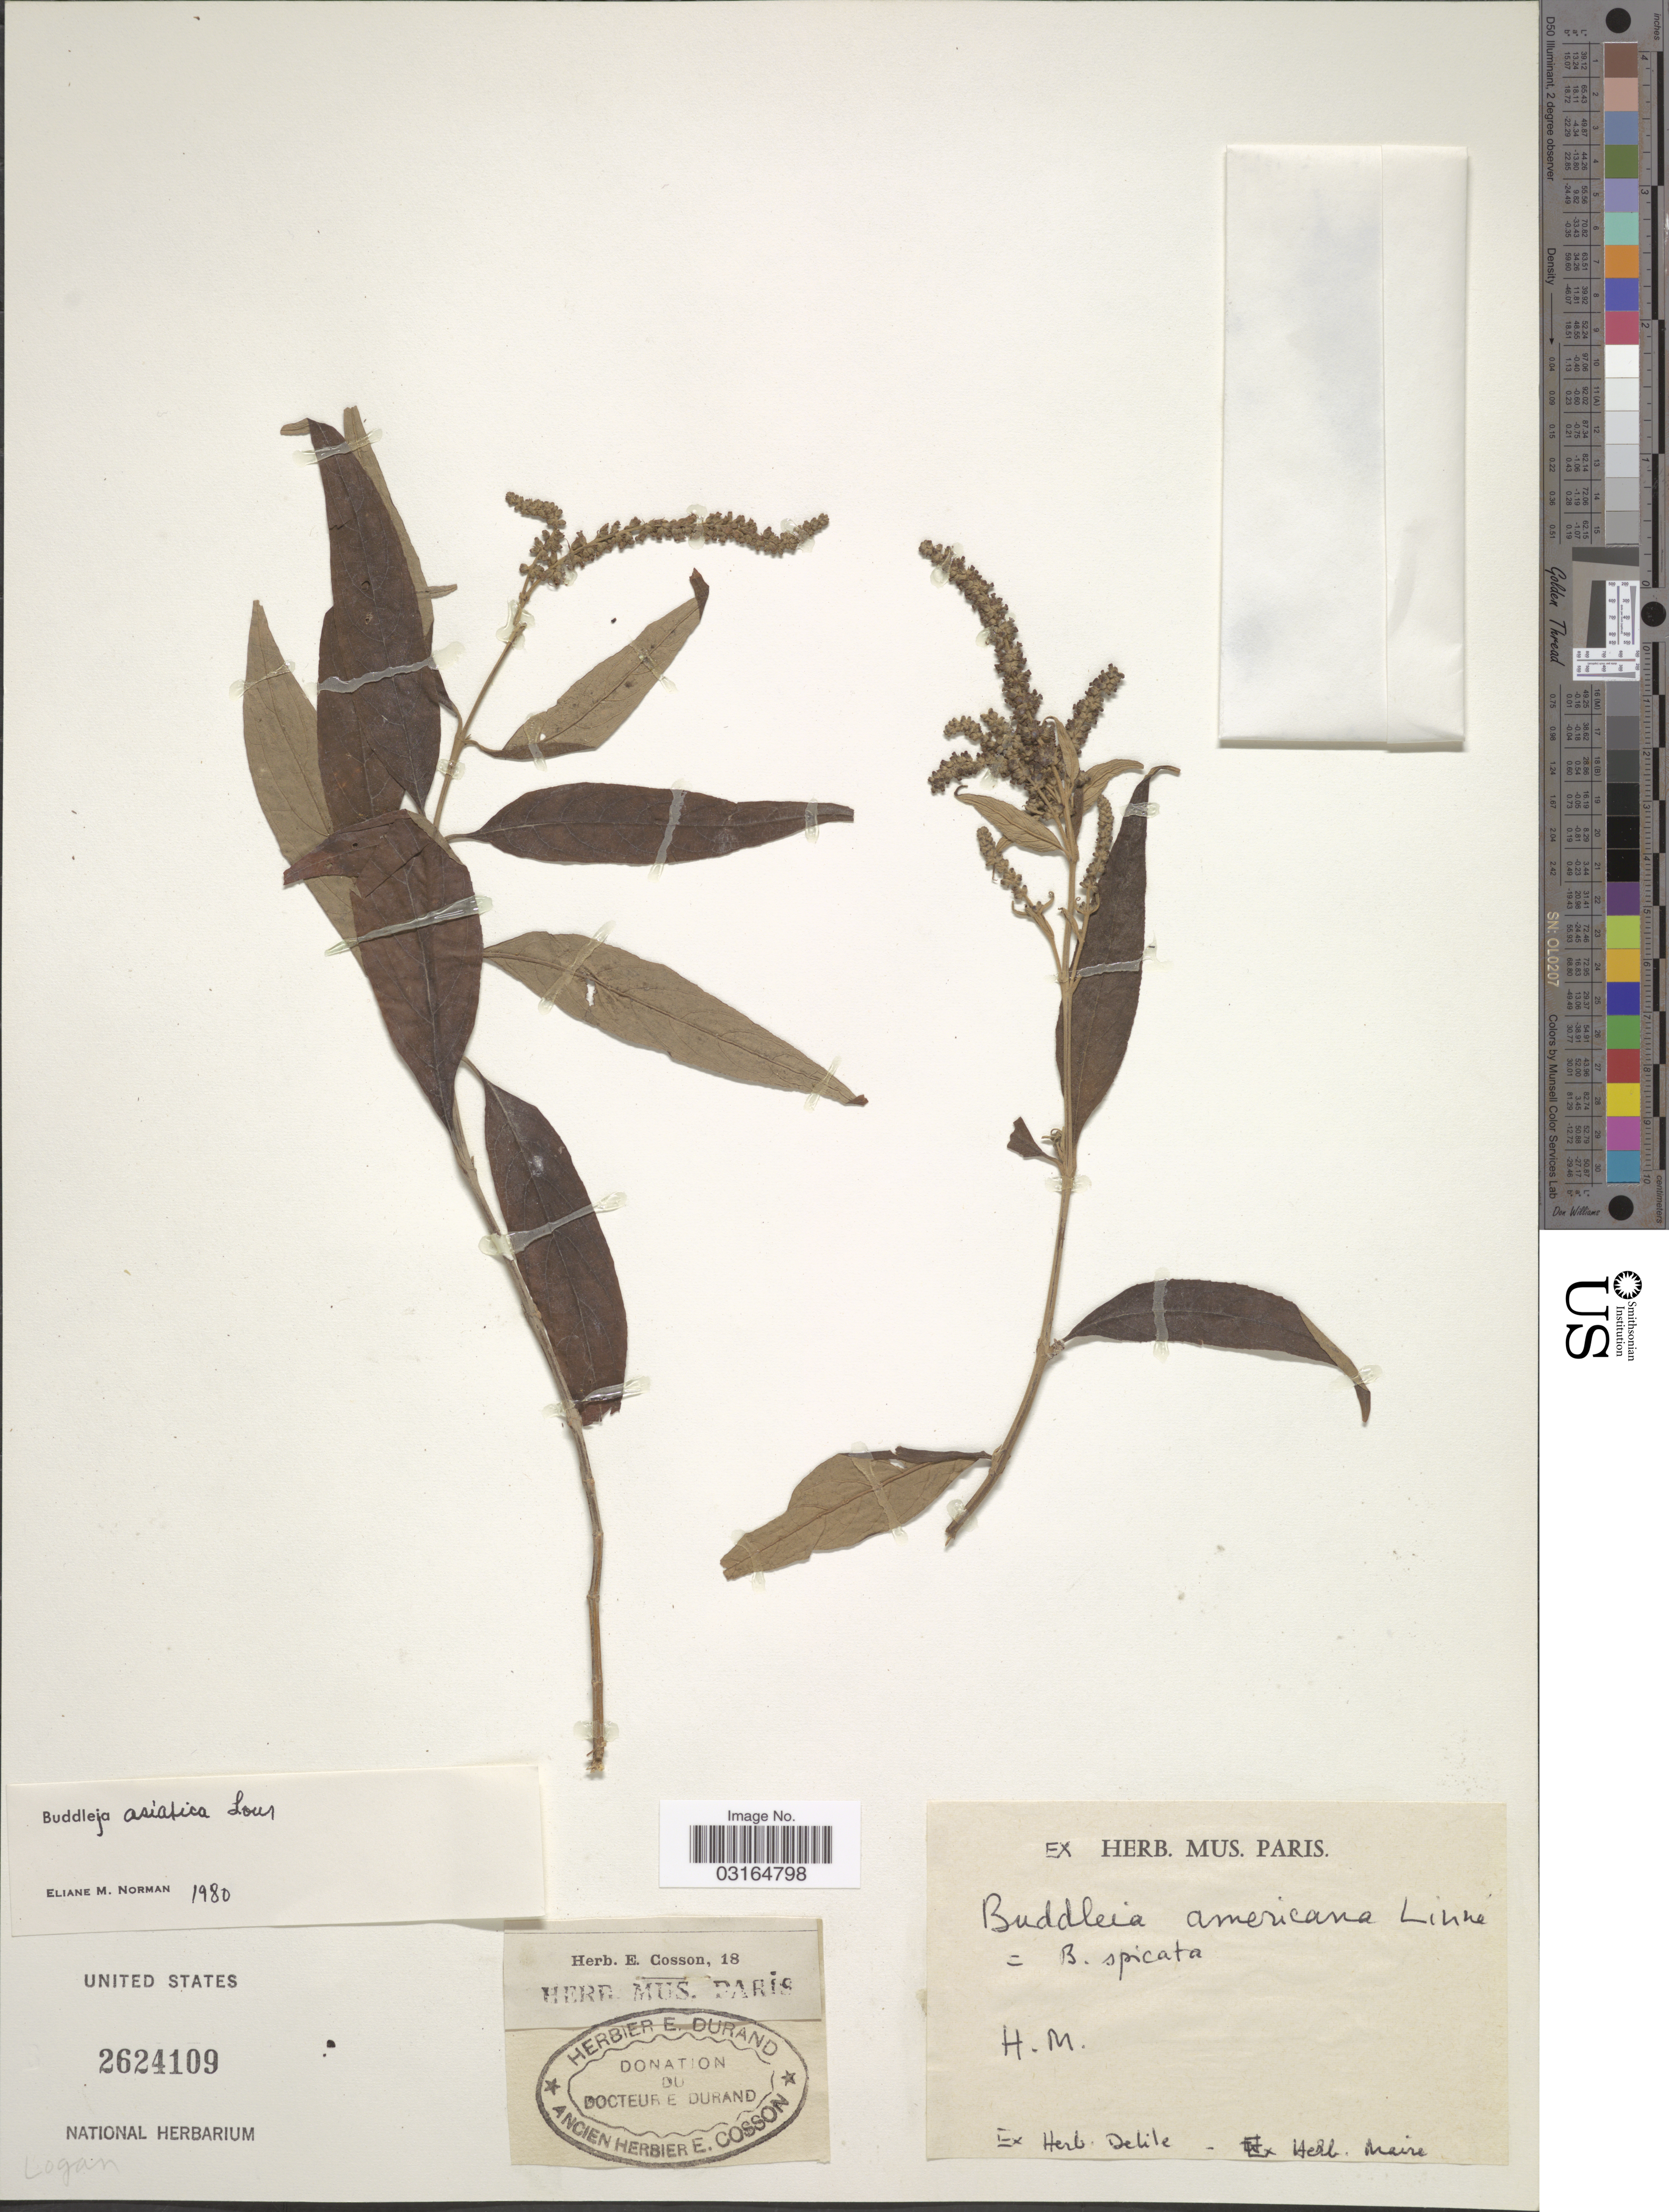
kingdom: Plantae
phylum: Tracheophyta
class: Magnoliopsida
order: Lamiales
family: Scrophulariaceae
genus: Buddleja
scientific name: Buddleja asiatica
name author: Lour.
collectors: Ex herb. Delile & ex herb. Maire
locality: H.M. [unsure placement]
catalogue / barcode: US 2624109